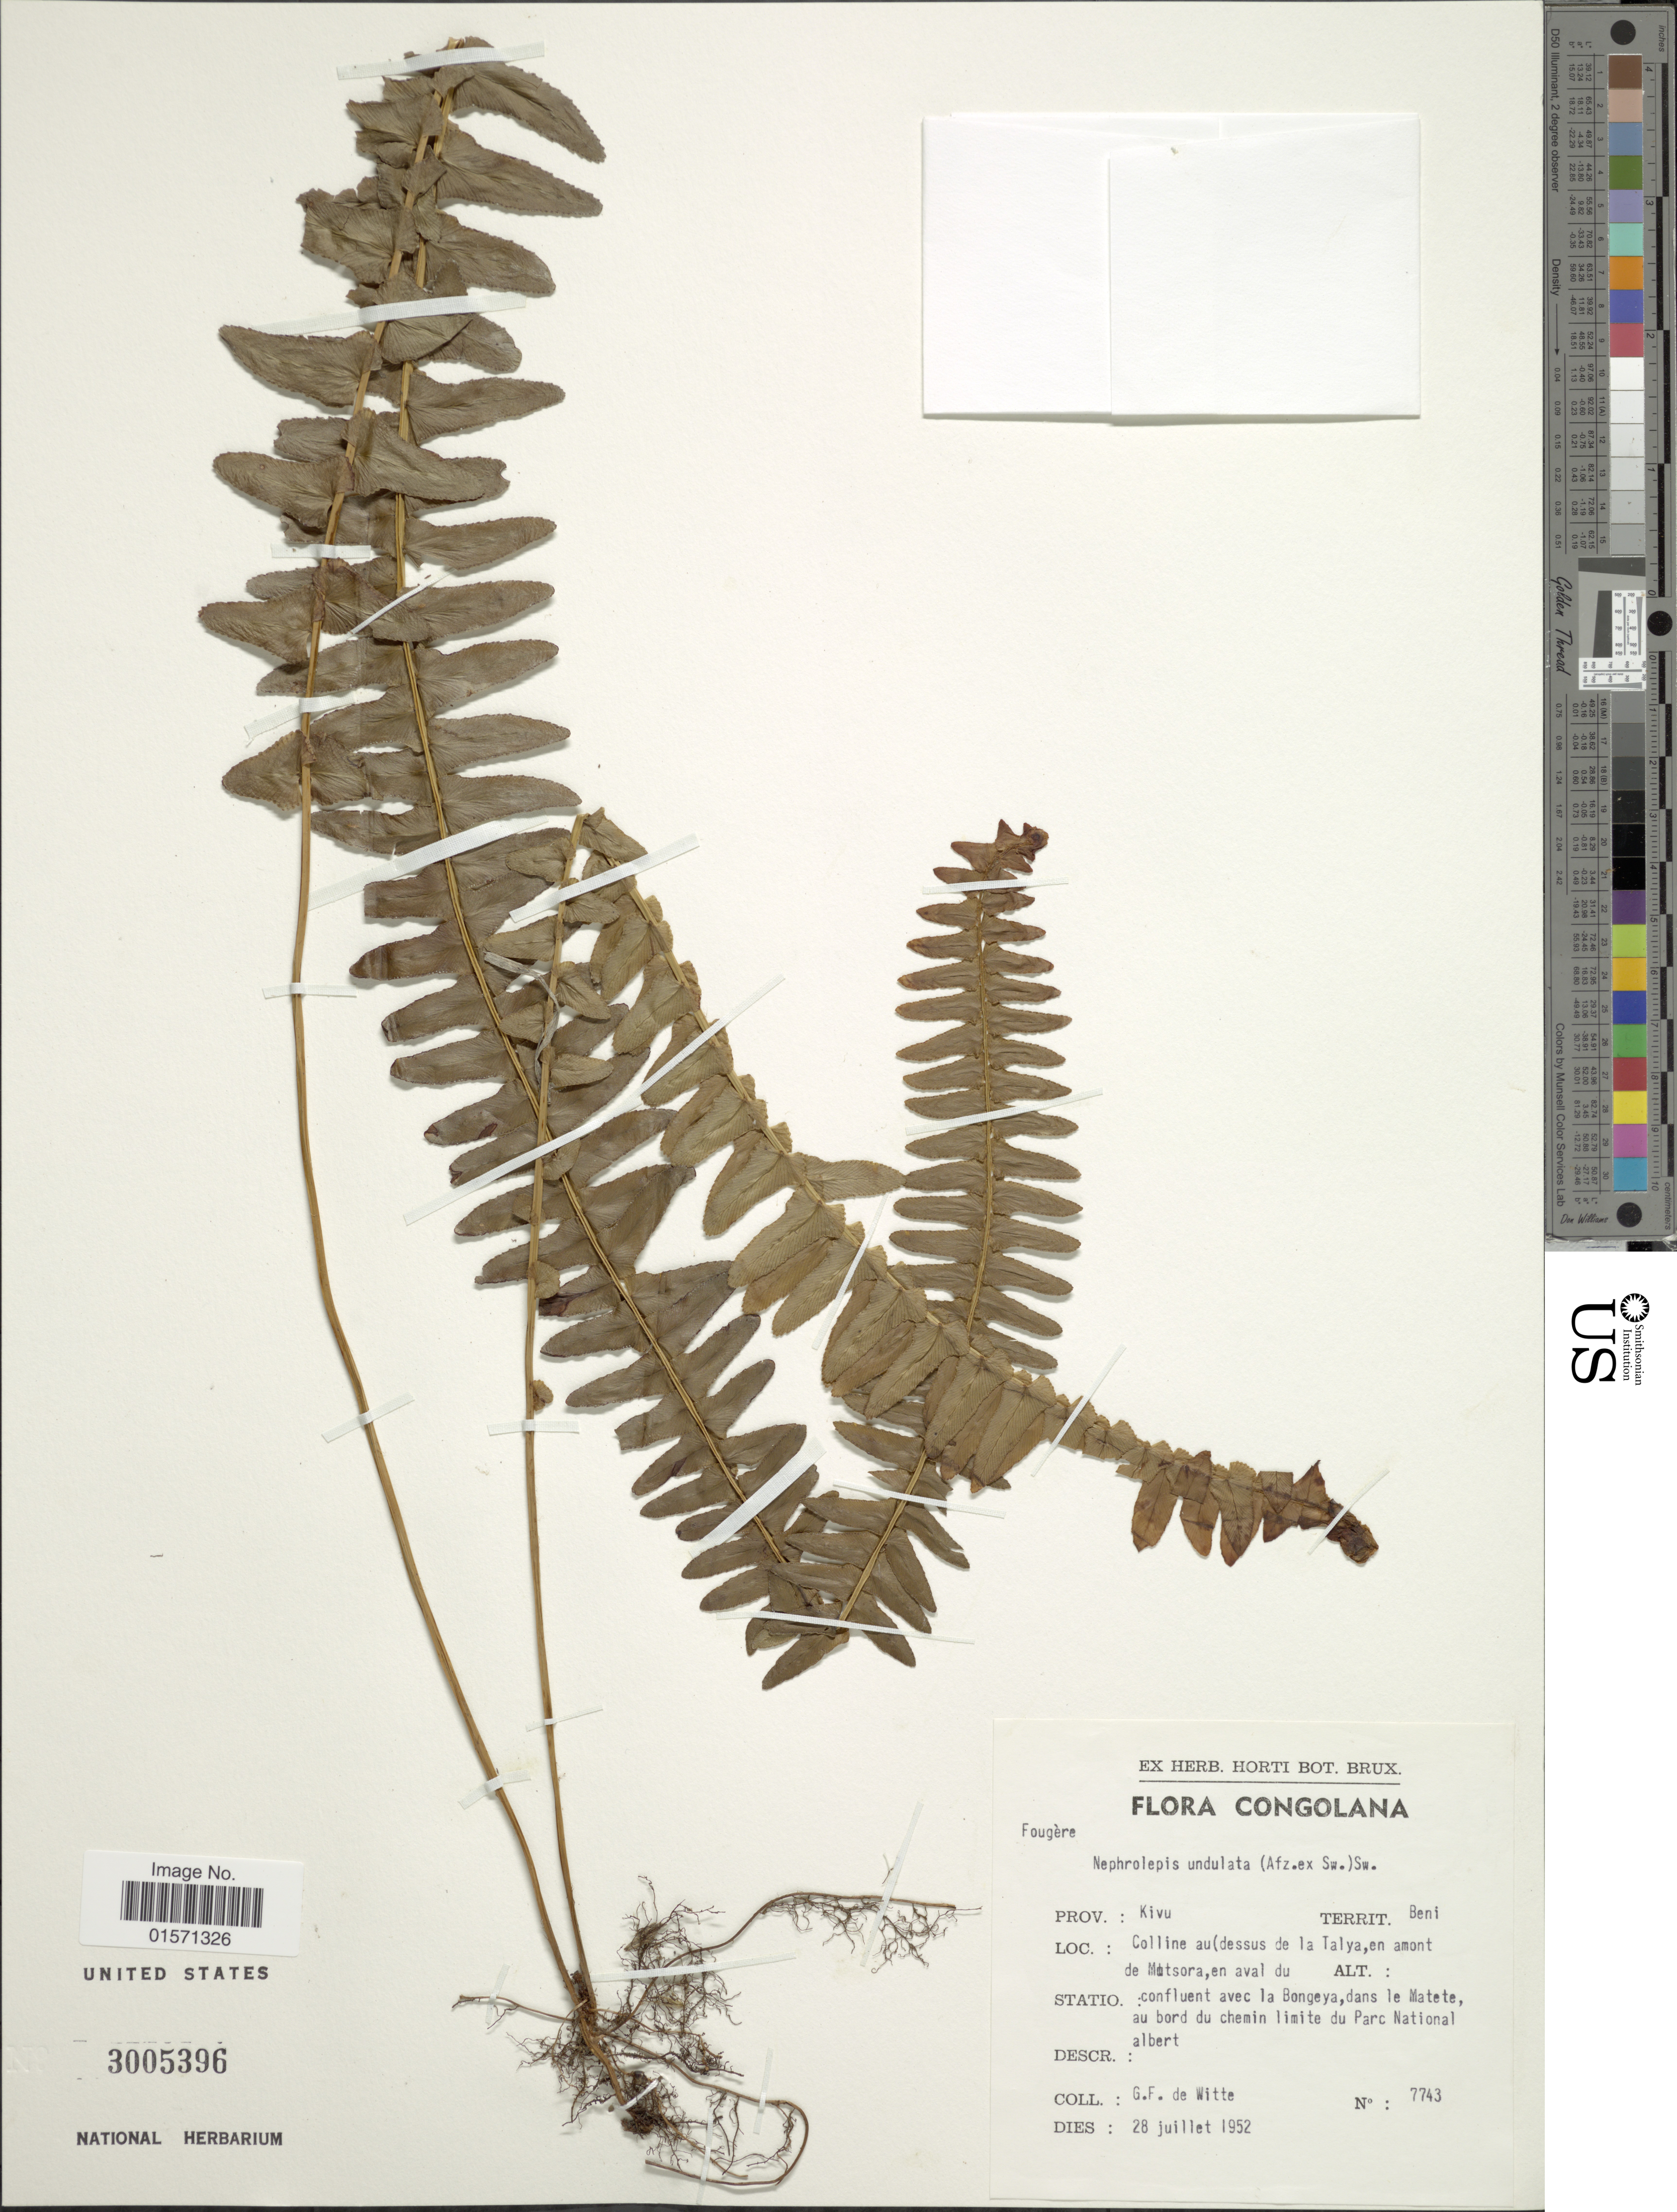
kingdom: Plantae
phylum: Tracheophyta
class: Polypodiopsida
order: Polypodiales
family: Nephrolepidaceae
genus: Nephrolepis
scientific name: Nephrolepis undulata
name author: J. Sm.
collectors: G. de Witte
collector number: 7743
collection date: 1952-07-28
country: Congo, Democratic Republic of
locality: Congolana. Prov.: Kivu. Territ. Beni. Colline au (dessus de la Talya,en amont de Mutsora,en aval du confluent avec la Bongeya, dans le Matete, au bord du chemin limite du Parc National albert.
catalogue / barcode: US 3005396